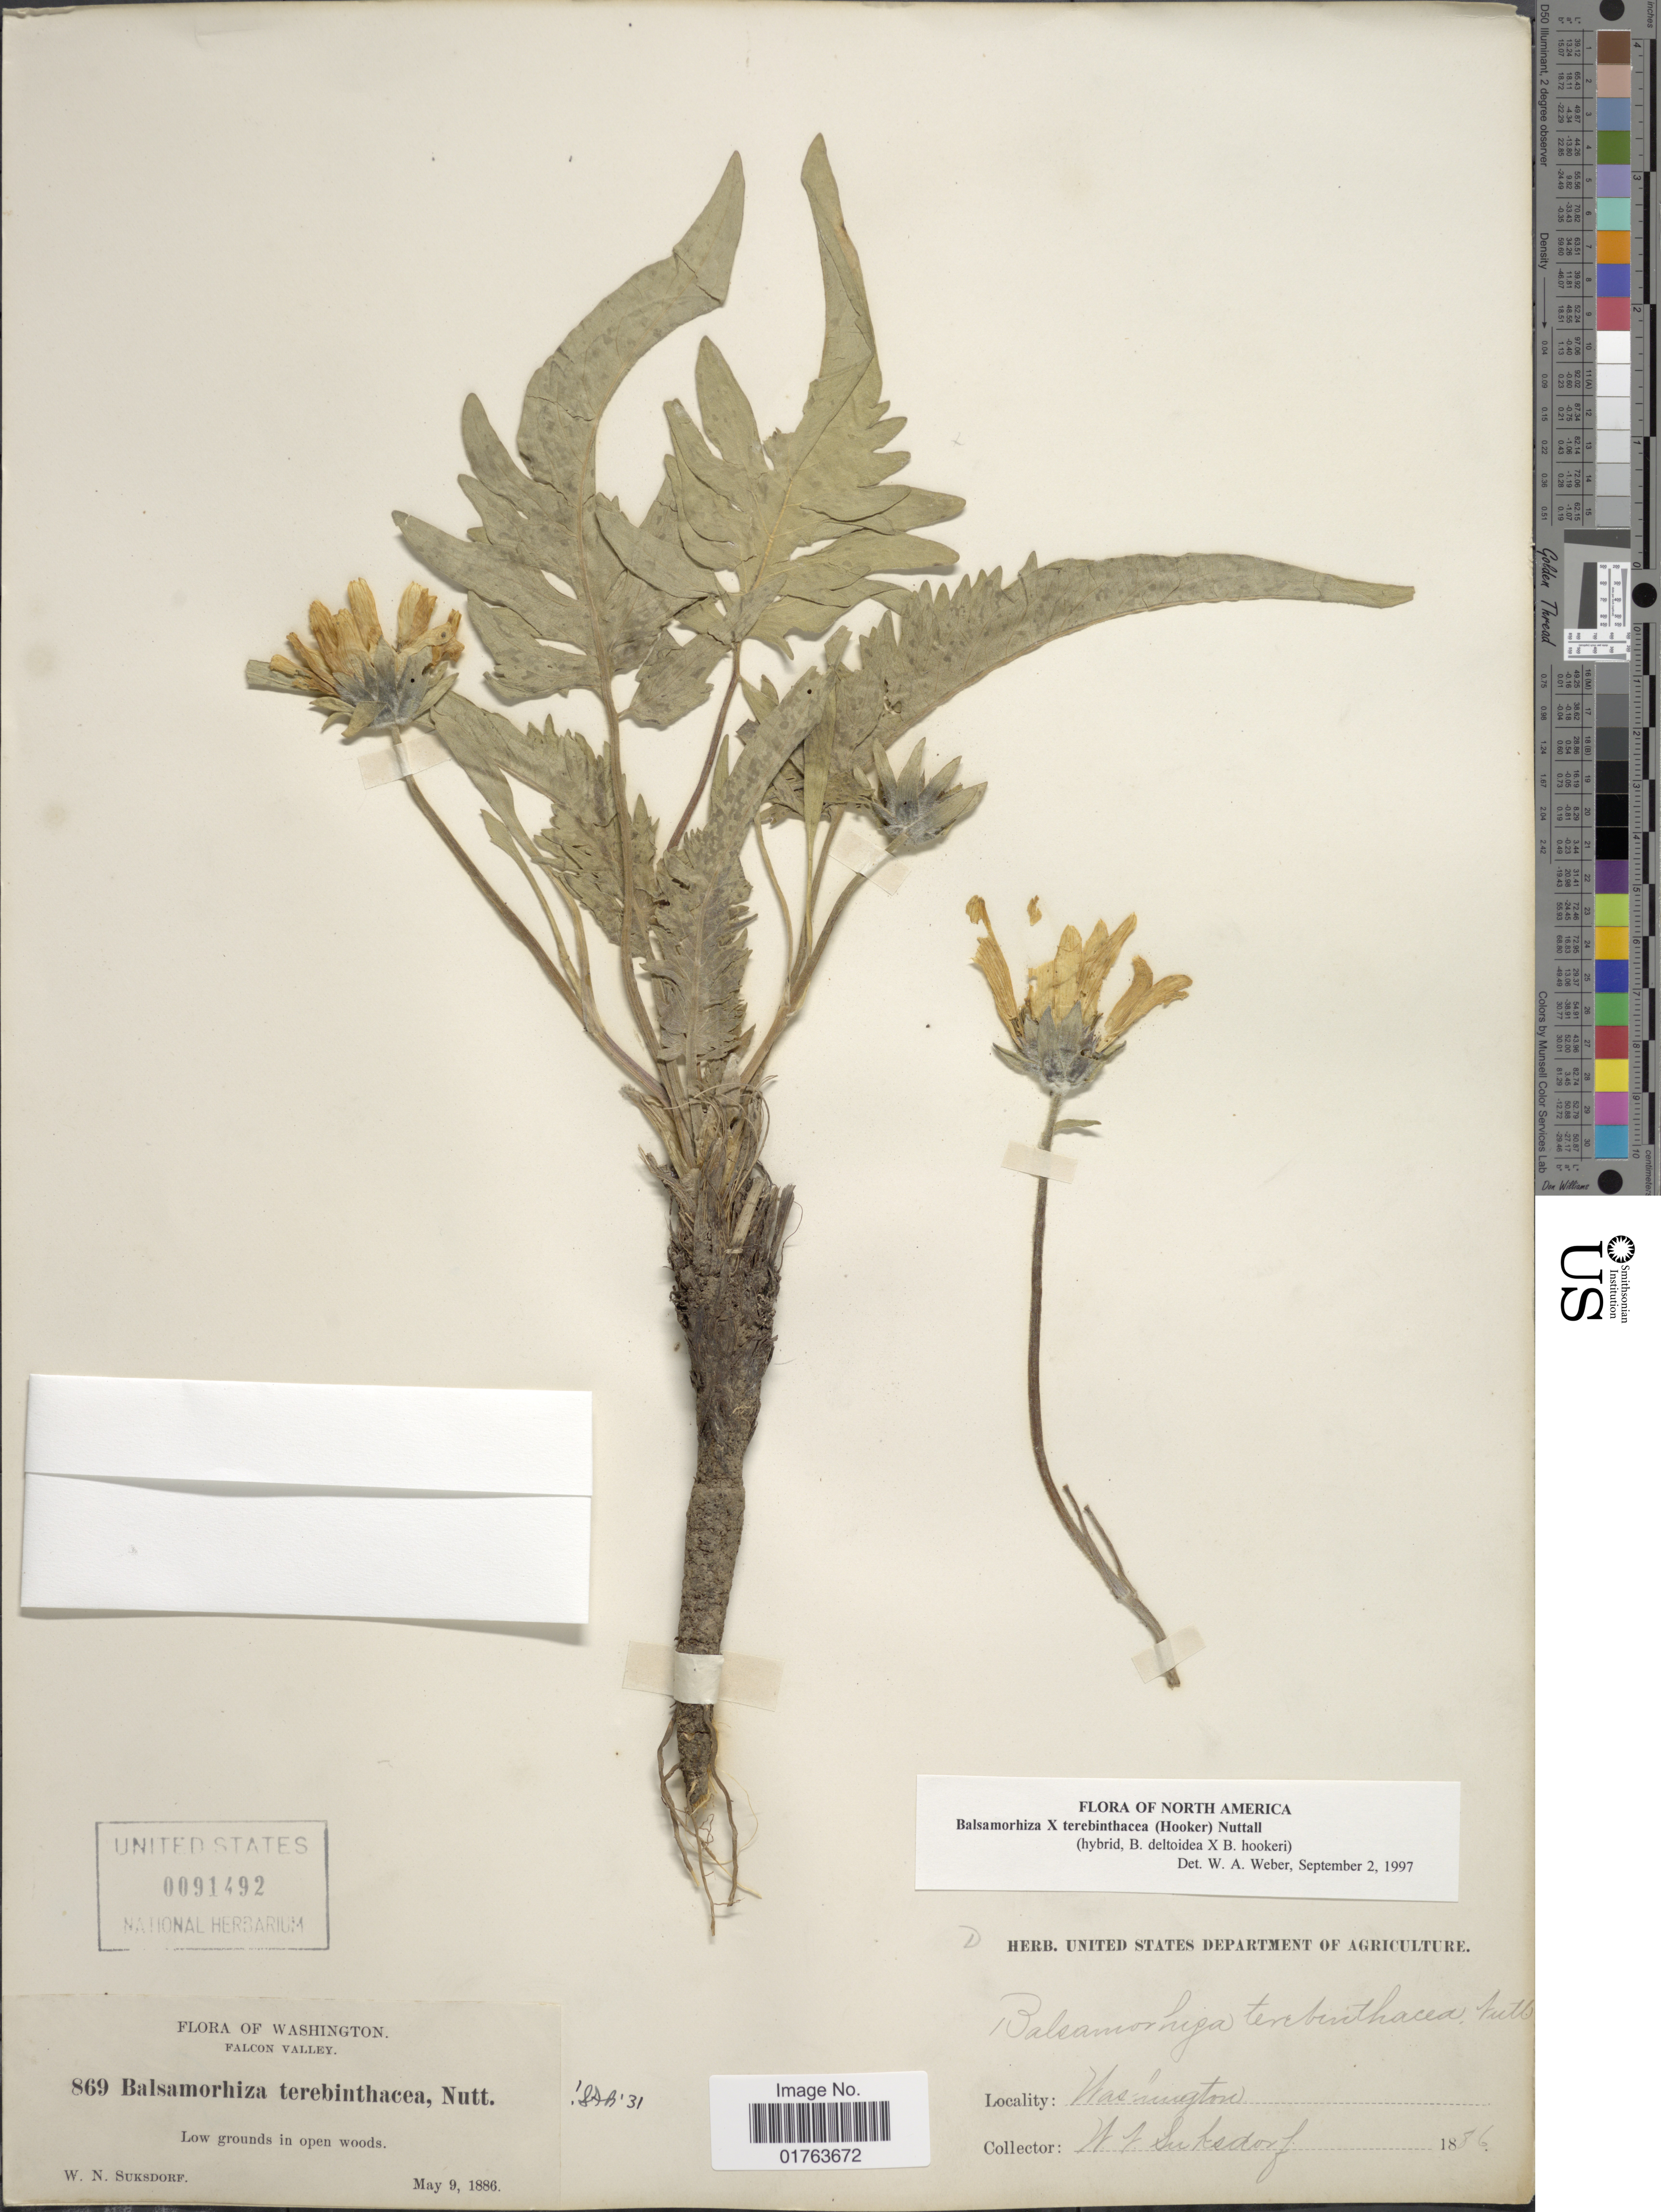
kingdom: Plantae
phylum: Tracheophyta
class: Magnoliopsida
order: Asterales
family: Asteraceae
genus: Balsamorhiza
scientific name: Balsamorhiza terebinthacea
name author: (Hook.) Nutt.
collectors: W. N. Suksdorf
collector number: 869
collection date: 1886-05-09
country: United States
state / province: Washington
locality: Falcon Valley, Low grounds on open woods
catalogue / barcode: US 91492